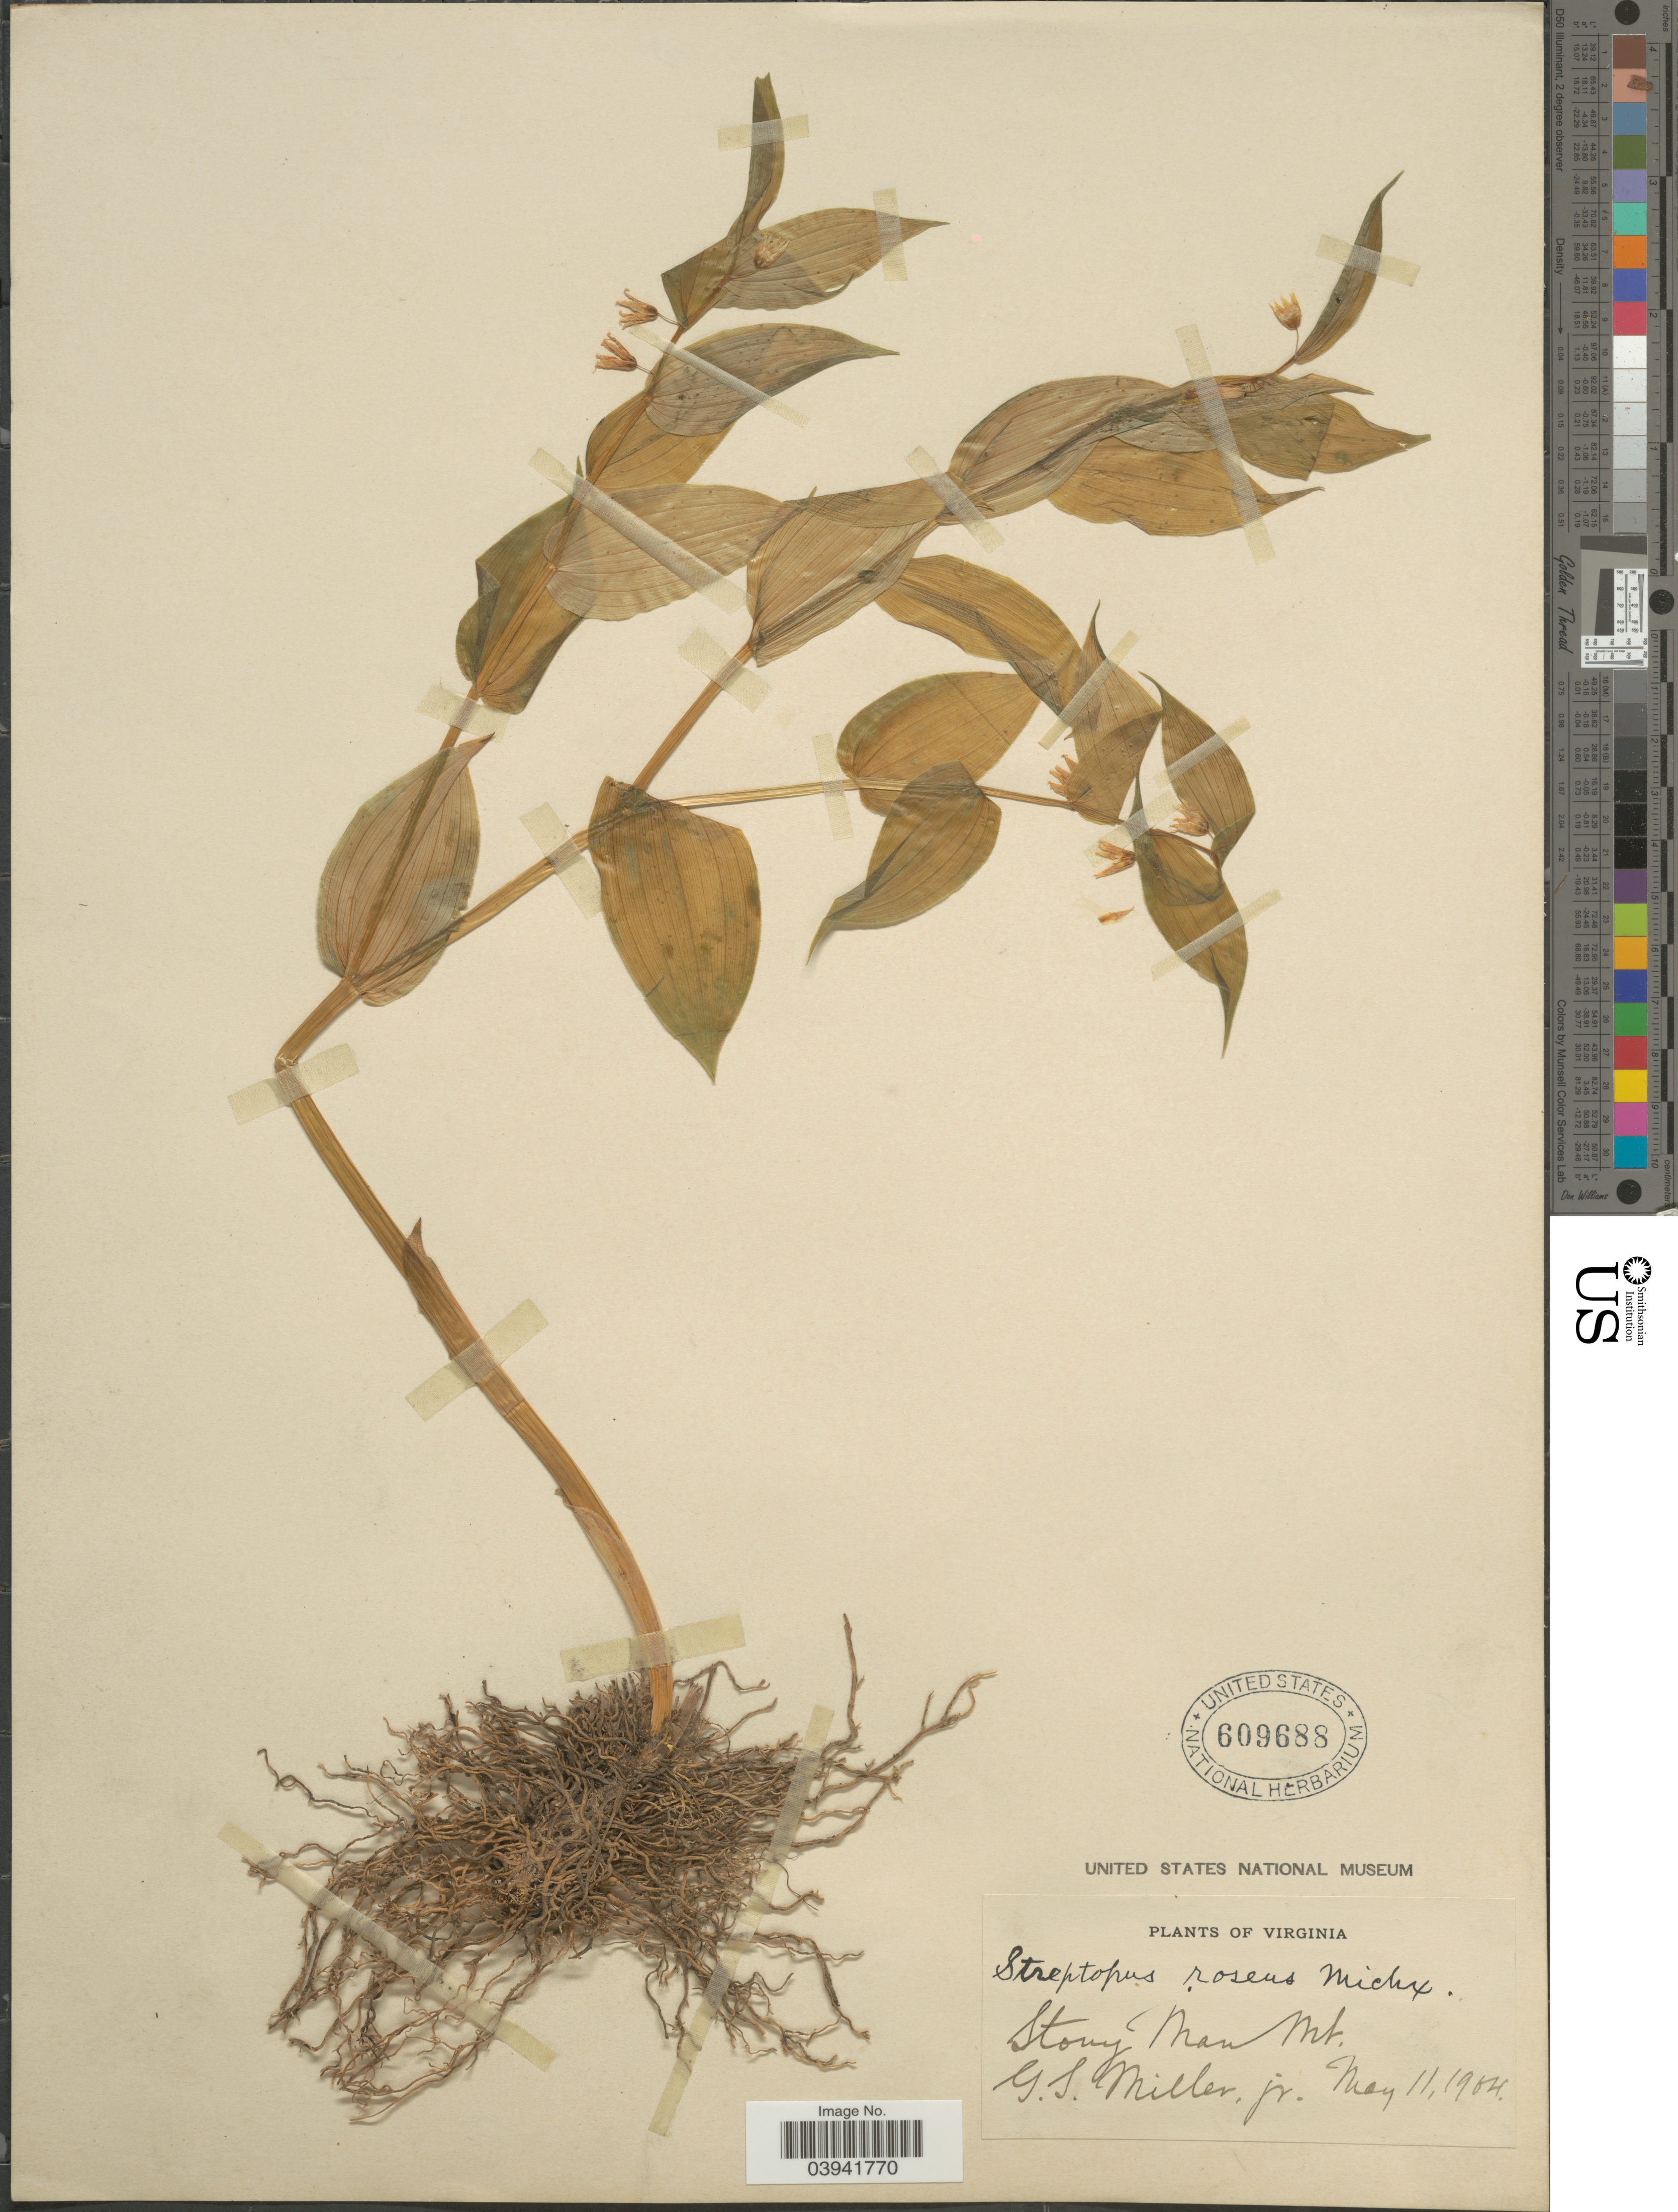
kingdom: Plantae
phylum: Tracheophyta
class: Liliopsida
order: Liliales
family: Liliaceae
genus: Streptopus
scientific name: Streptopus roseus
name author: Michx.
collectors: G. S. Miller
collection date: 1904-05-11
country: United States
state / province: Virginia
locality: Stony Man Mt.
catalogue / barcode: US 609688